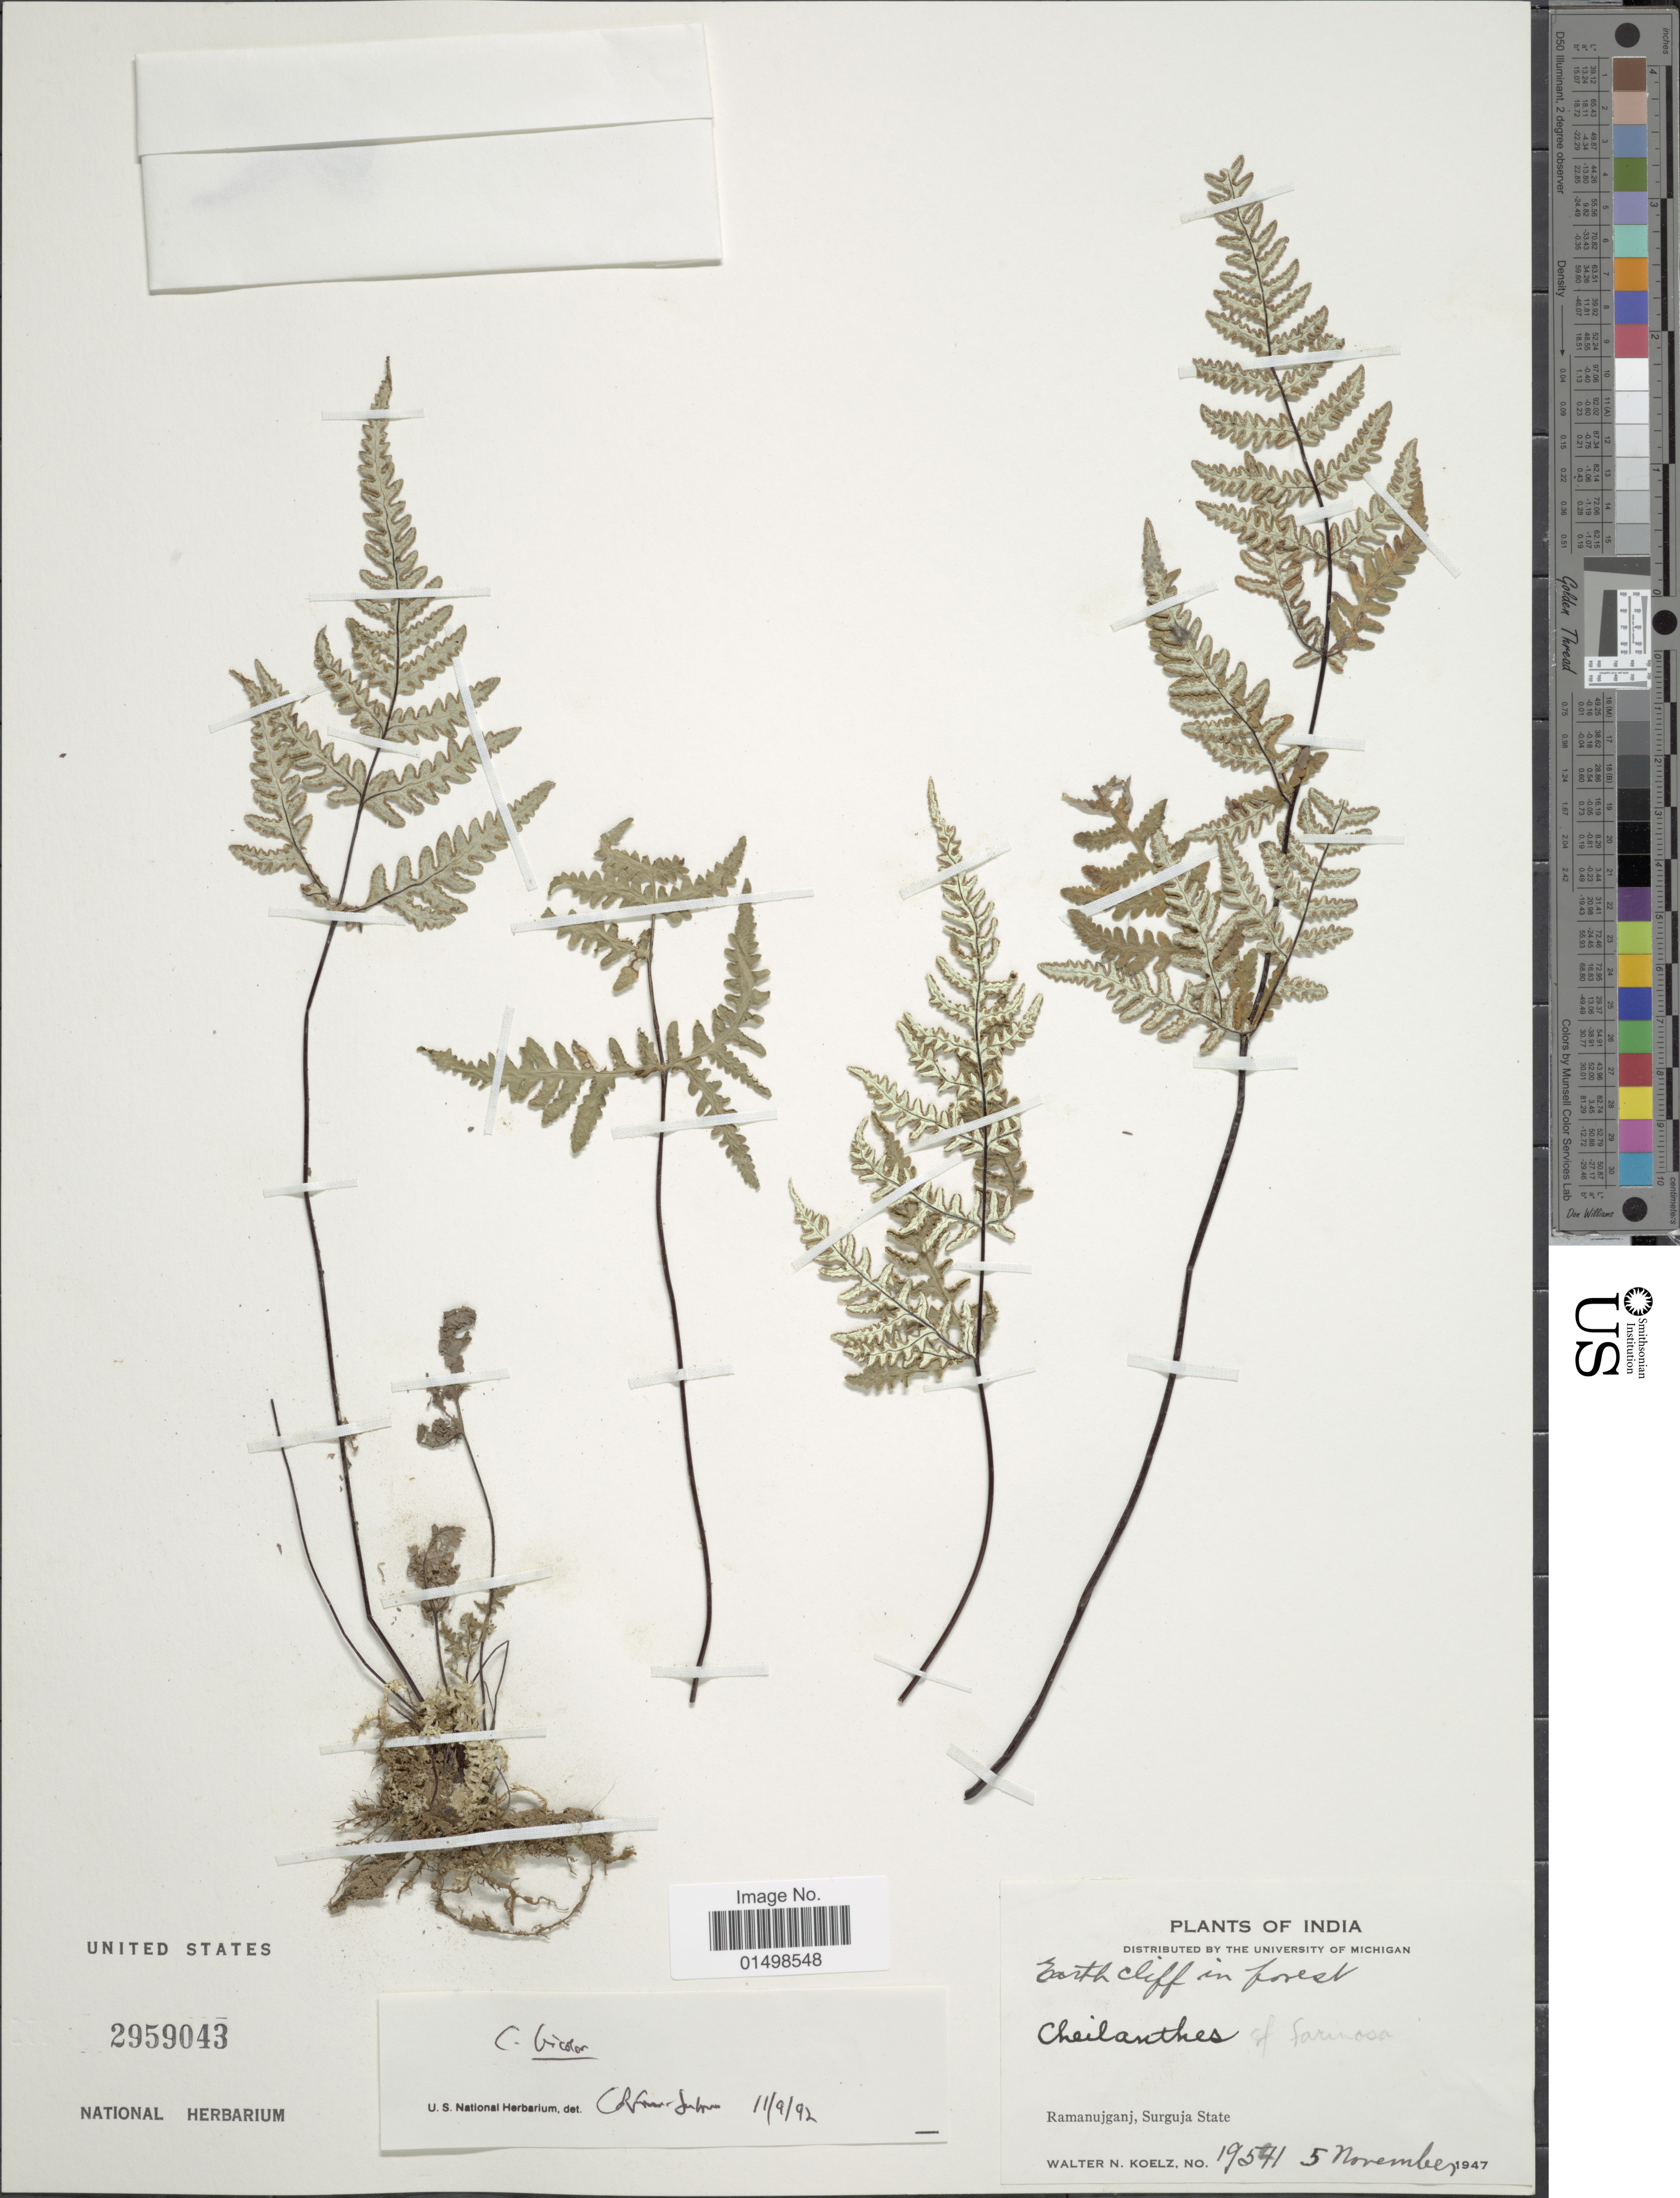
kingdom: Plantae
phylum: Tracheophyta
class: Polypodiopsida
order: Polypodiales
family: Pteridaceae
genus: Aleuritopteris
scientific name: Aleuritopteris farinosa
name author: (Forssk.) Fée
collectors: W. N. Koelz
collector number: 19541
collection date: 1947-11-05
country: India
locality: Plants of India, Ramanujganj, Surguja State. East cliff in forest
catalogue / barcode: US 2959043